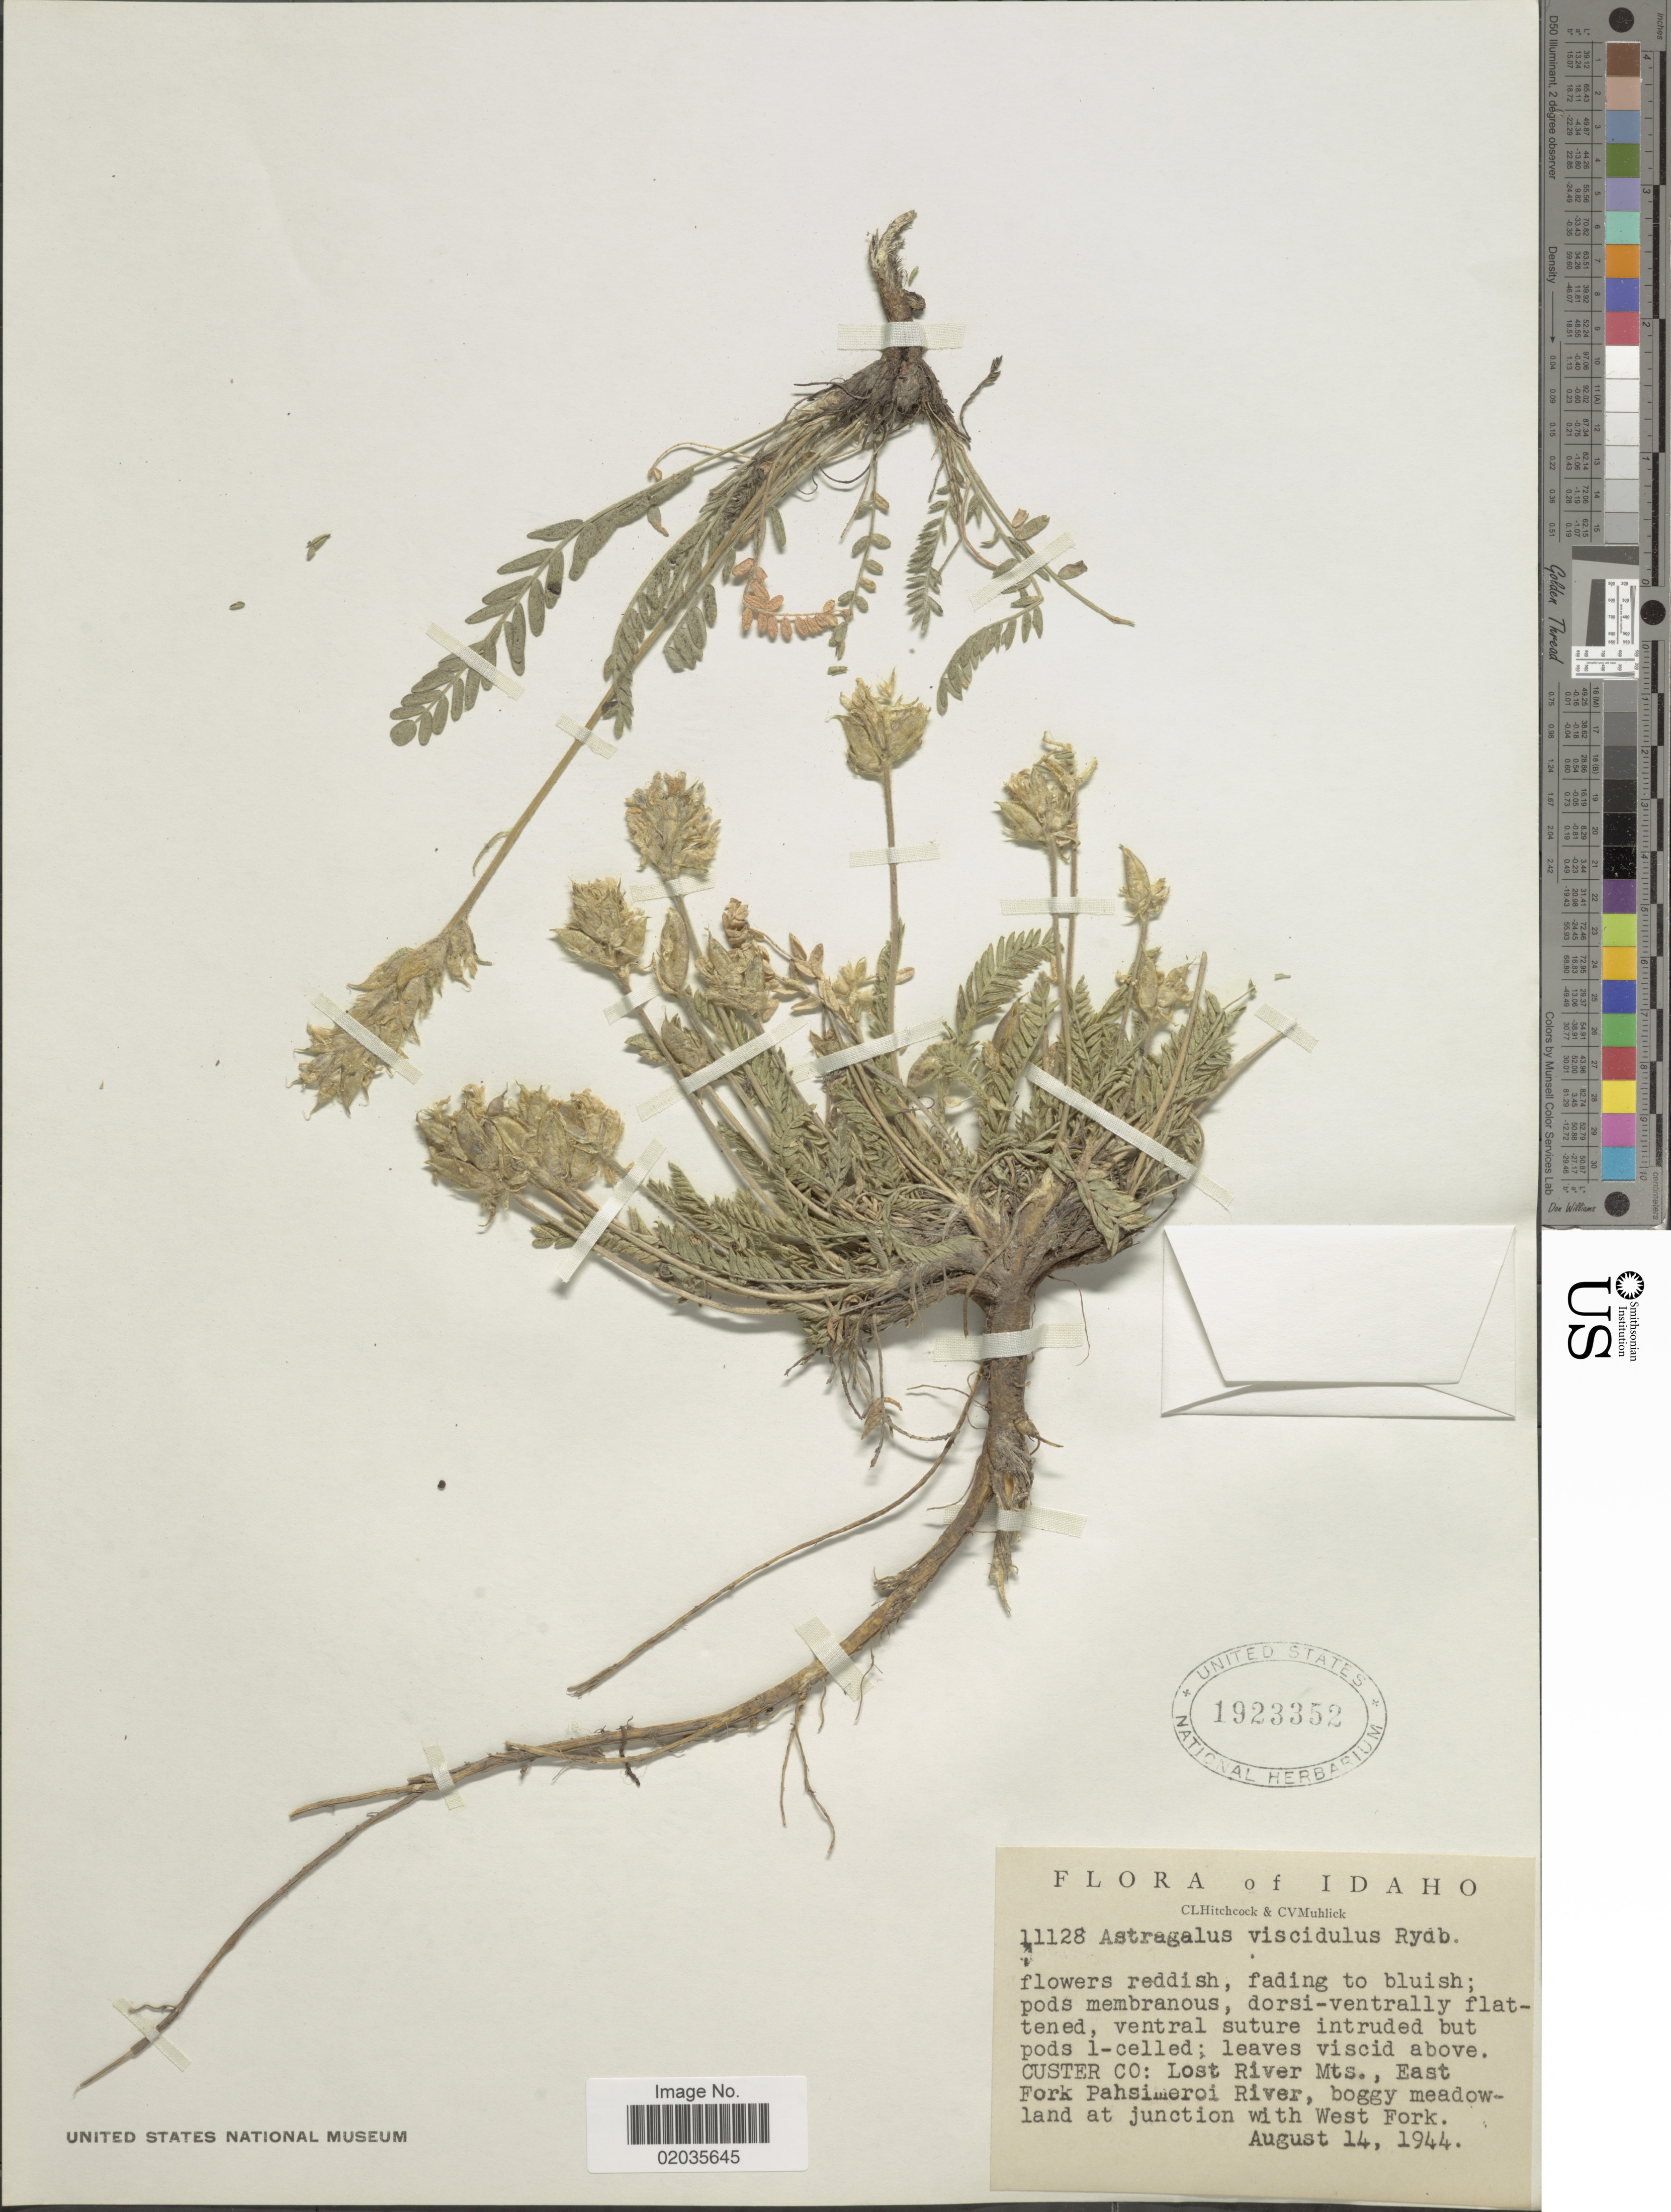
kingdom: Plantae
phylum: Tracheophyta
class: Magnoliopsida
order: Fabales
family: Fabaceae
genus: Astragalus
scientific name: Astragalus viscidulus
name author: Rydb.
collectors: C. L. Hitchcock & C. V. Muhlick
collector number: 11128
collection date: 1944-08-14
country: United States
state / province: Idaho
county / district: Custer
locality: Lost River Mts., East Fork Pahsimeroi River, at junction with West Fork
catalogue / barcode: US 1923352